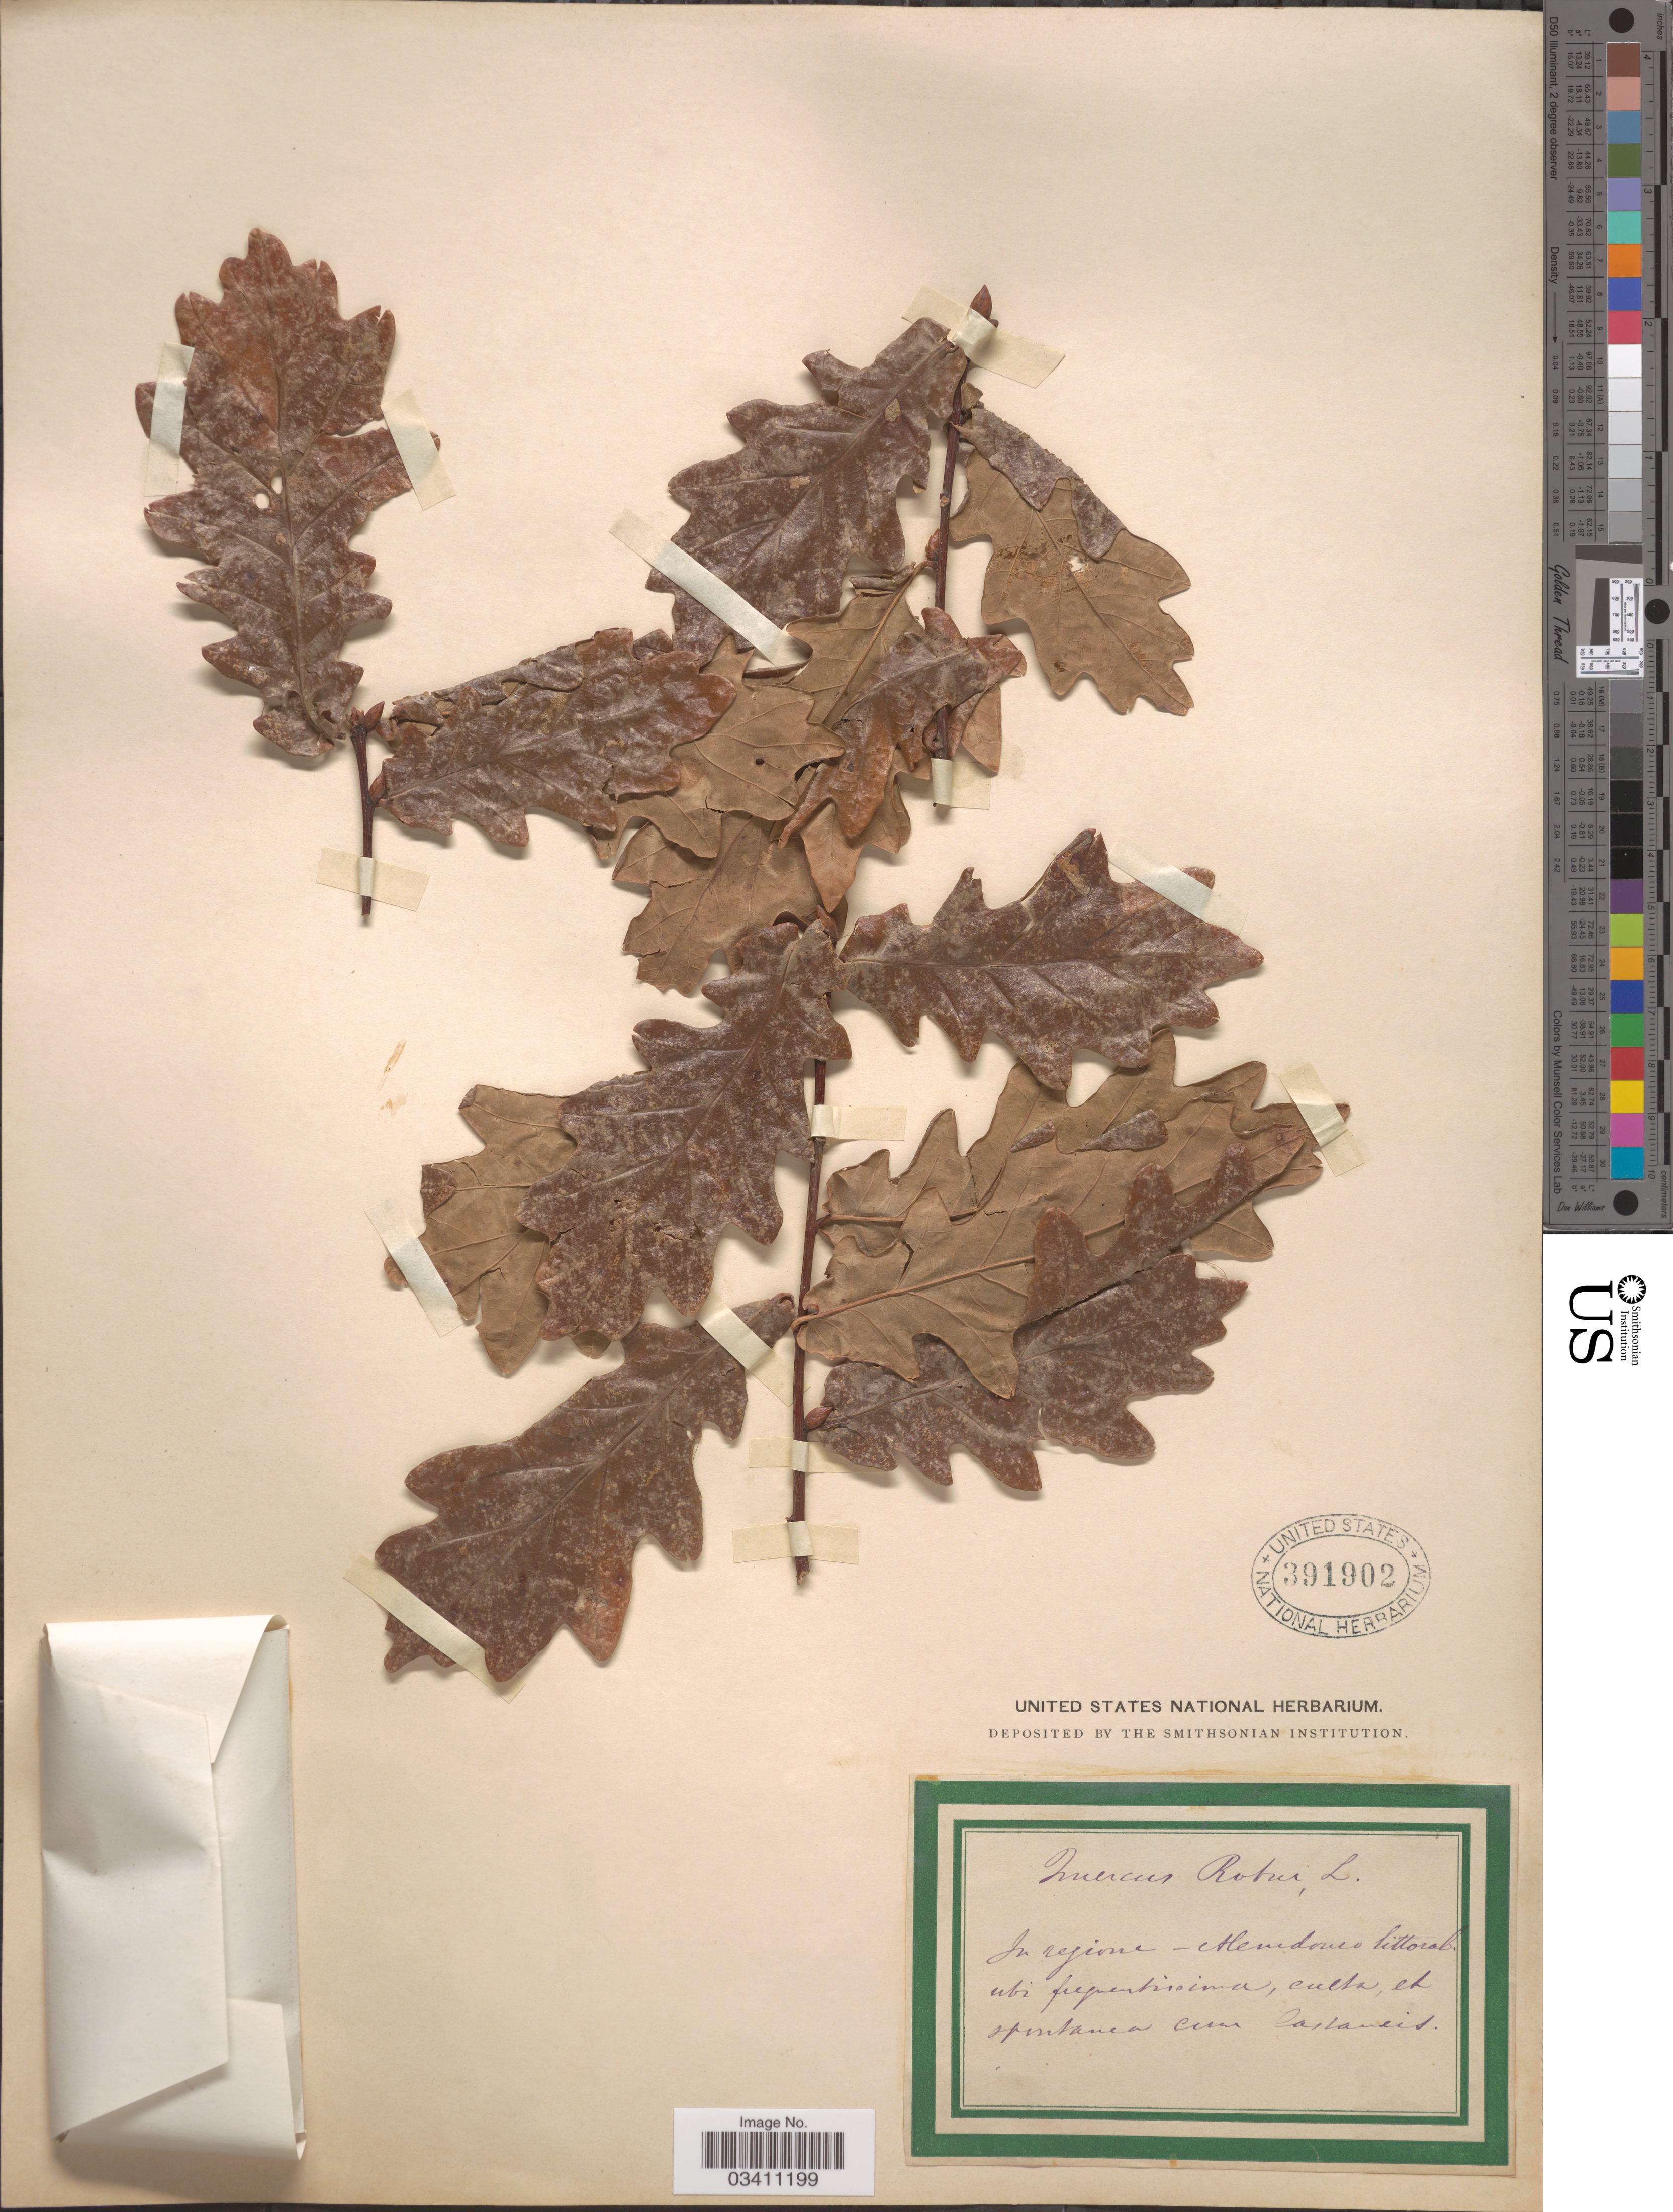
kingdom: Plantae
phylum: Tracheophyta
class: Magnoliopsida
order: Fagales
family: Fagaceae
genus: Quercus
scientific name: Quercus robur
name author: L.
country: Portugal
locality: In regione - Memdoneo littoral ubi frequentrioima, culta, et spontanea cum Castaneis. [interpreted]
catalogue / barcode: US 391902